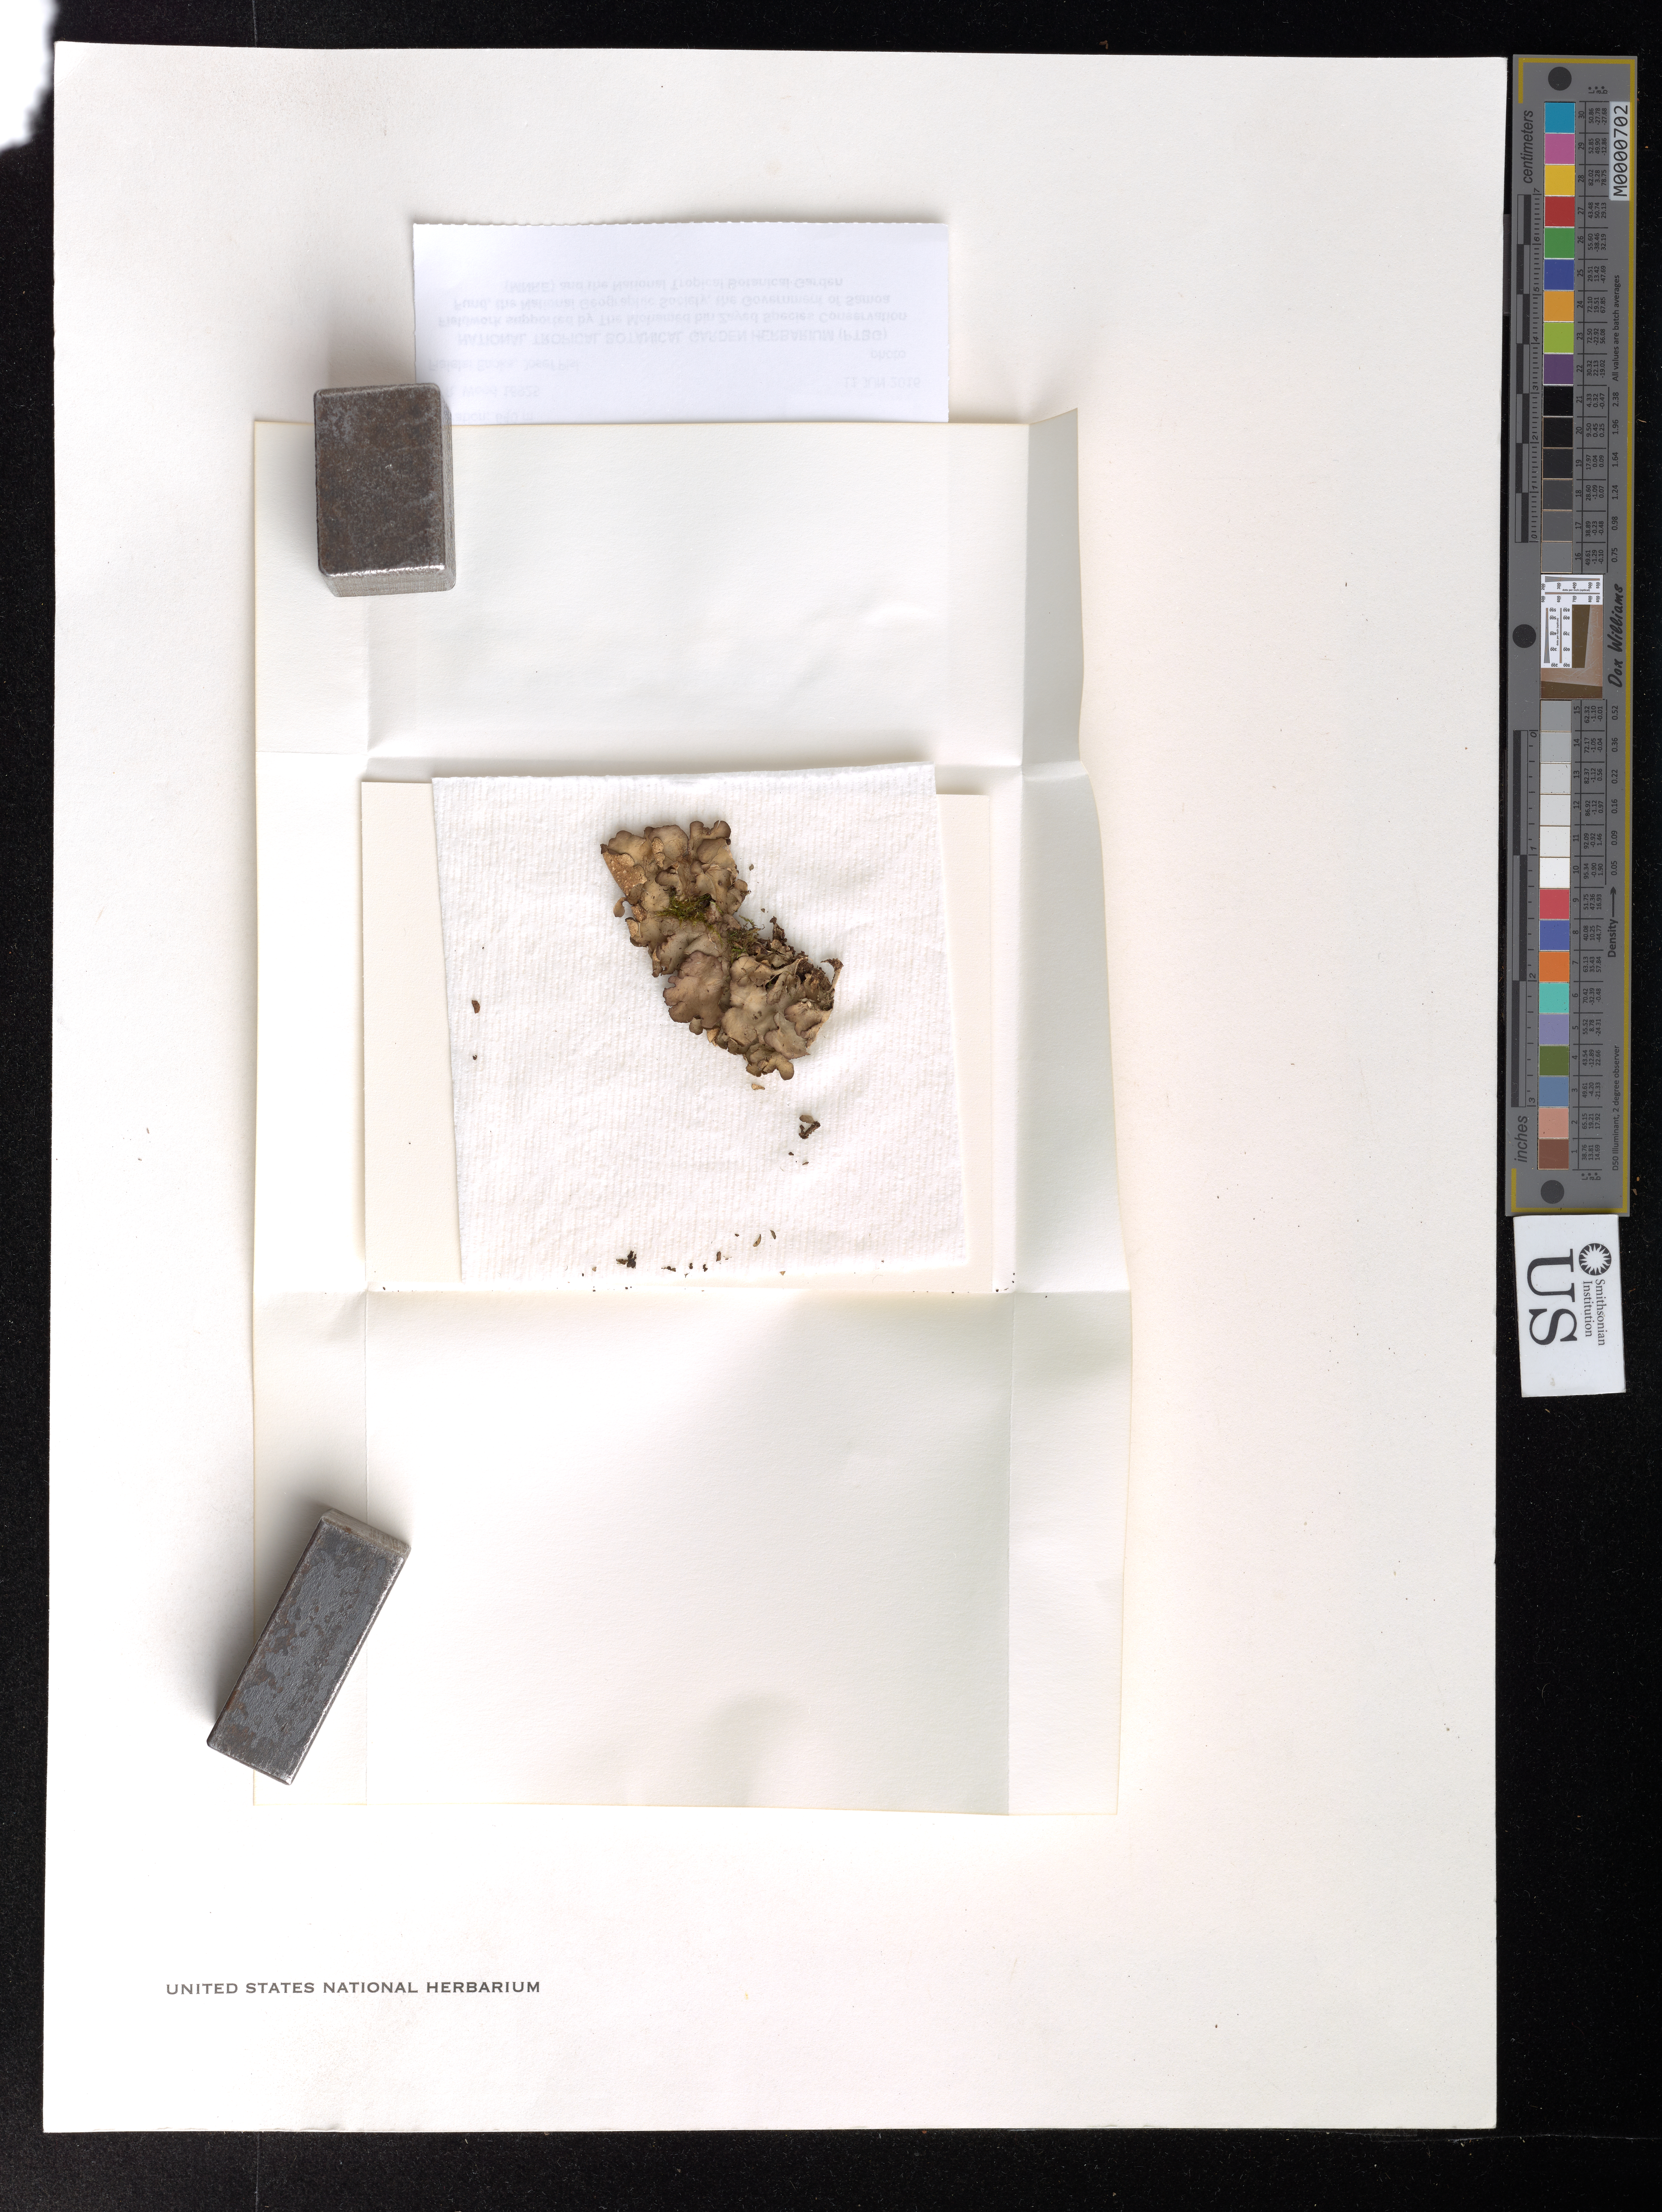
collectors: K. R. Wood, F. Enoka & J. Pisi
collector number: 16925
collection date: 2016-06-11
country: Samoa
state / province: Tuamasaga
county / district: Upolu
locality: Rim near Papapapaitai Falls, west aspect.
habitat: Lowland wet forest w/ Cyathea, Freycinetia, Clinostigma, Syzgium, Dysoxlylum, Planchonella, Myristica.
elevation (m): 640